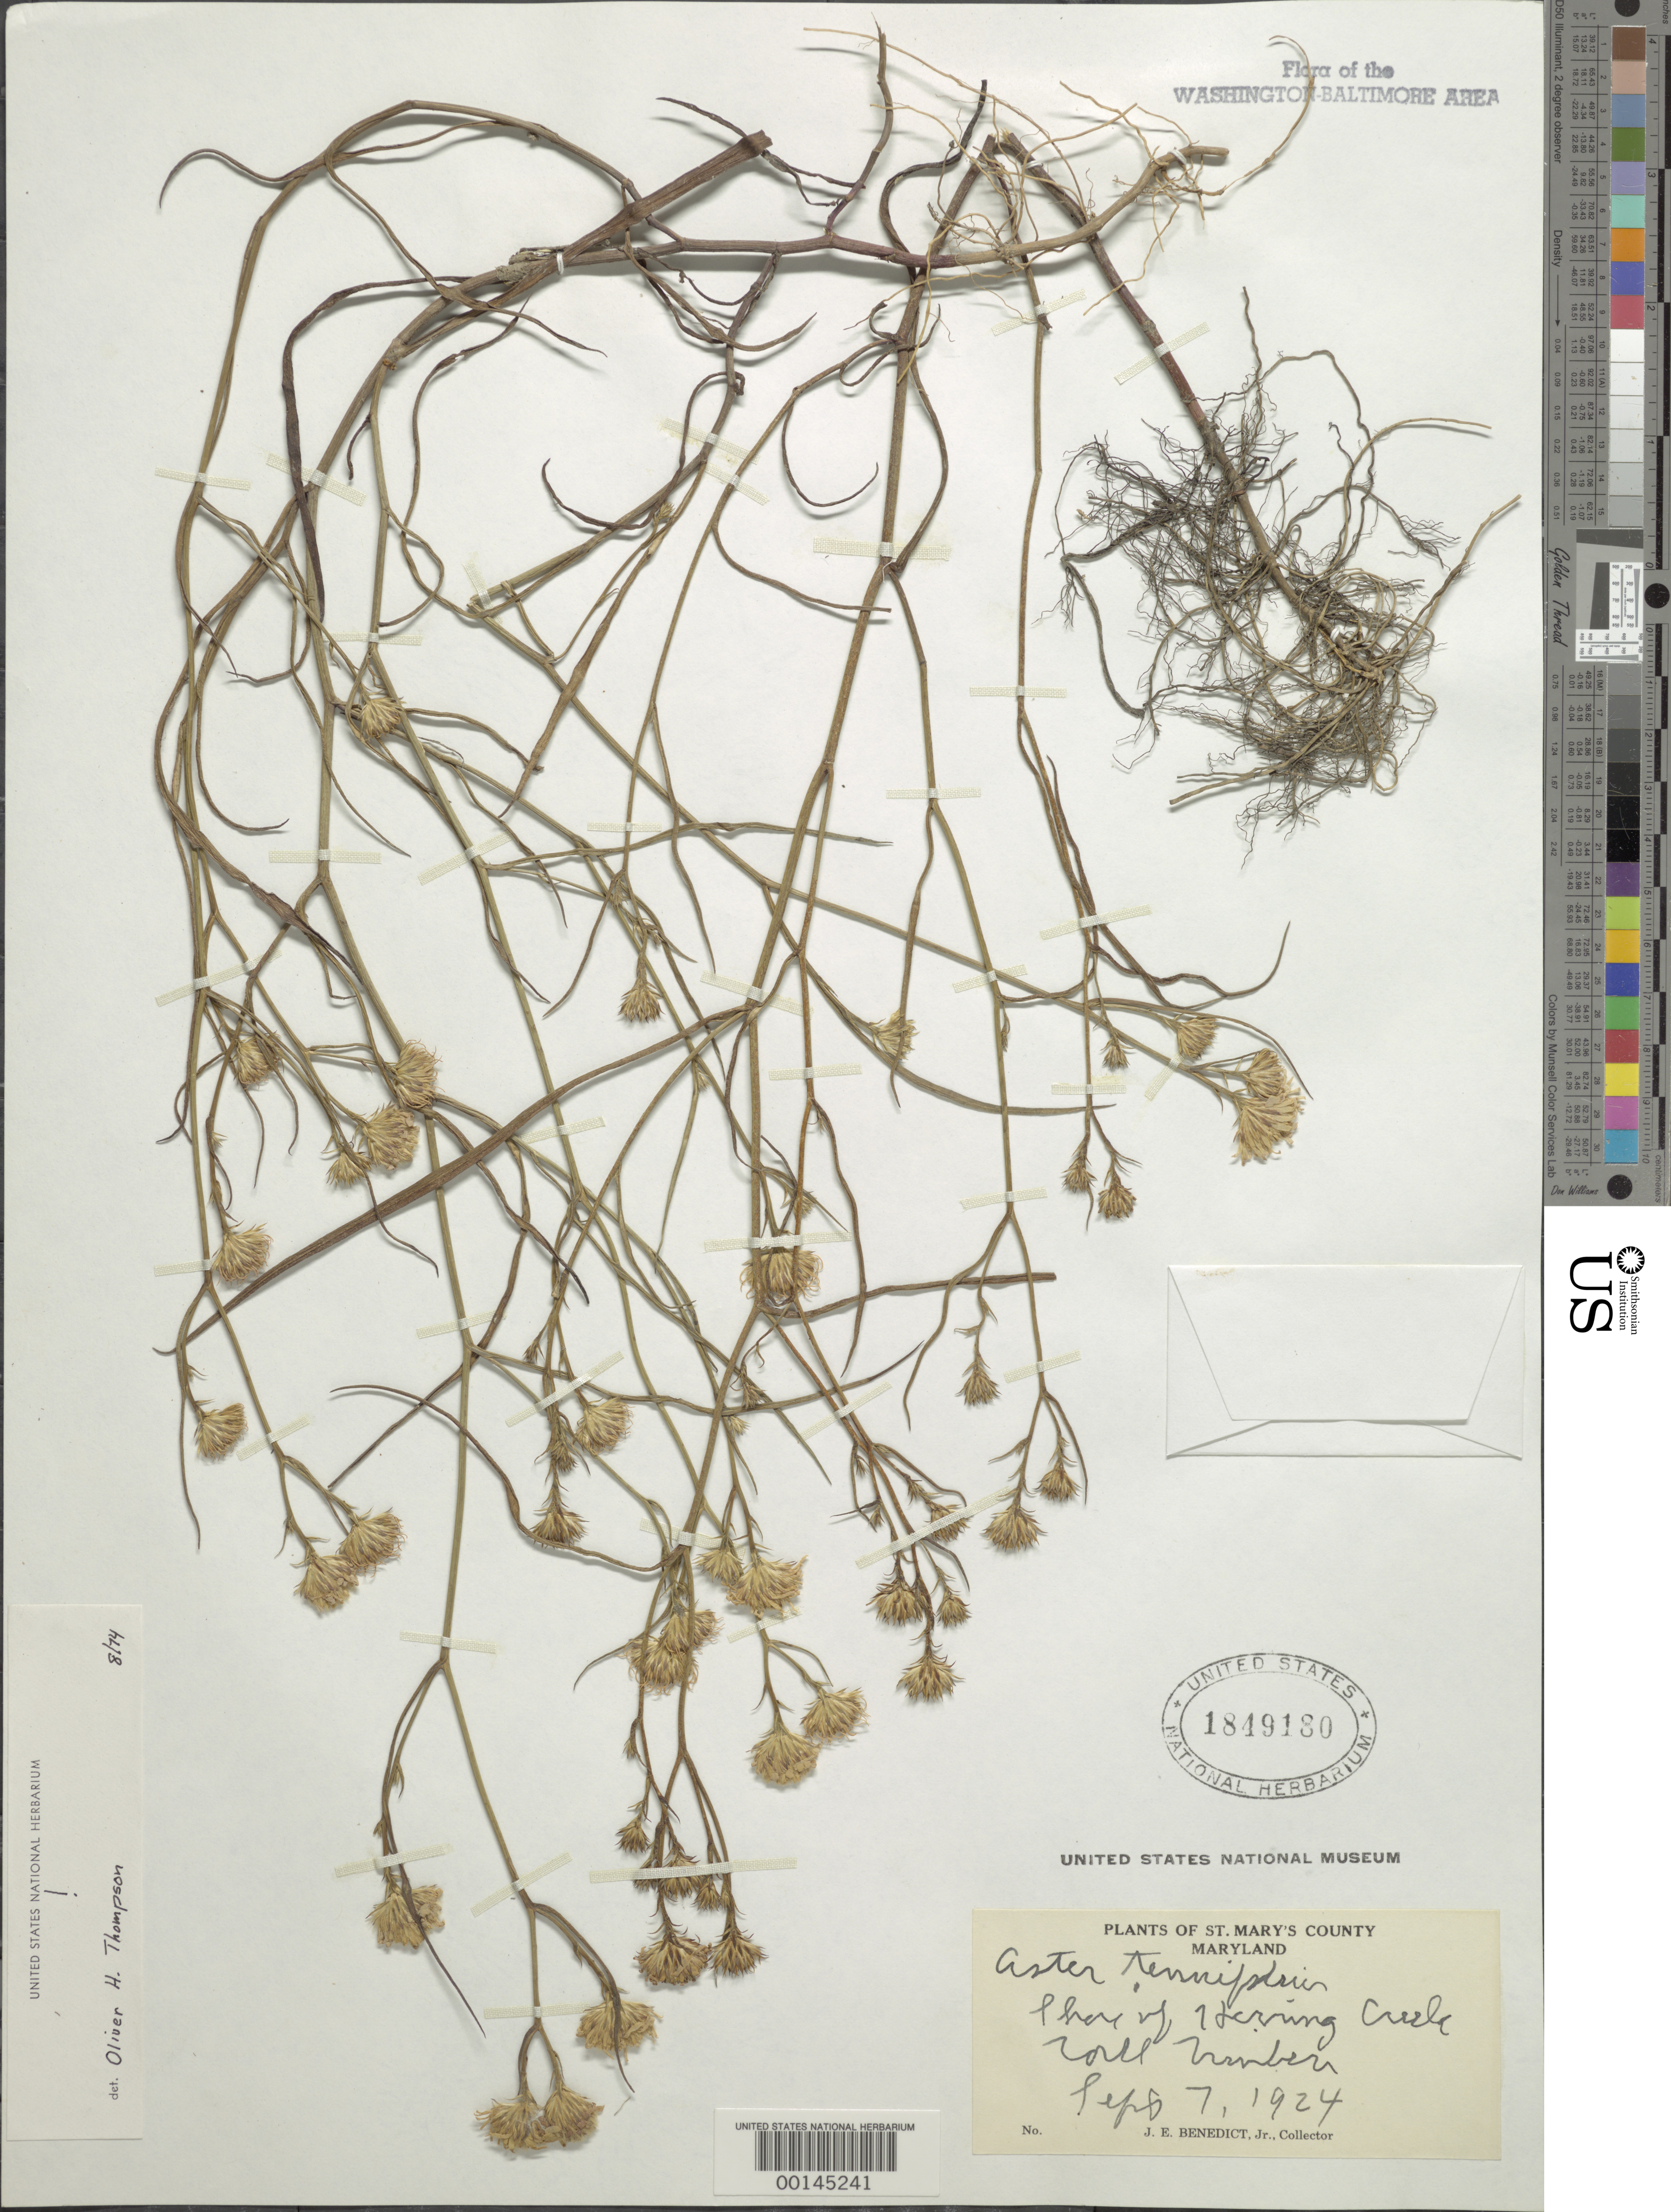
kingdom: Plantae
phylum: Tracheophyta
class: Magnoliopsida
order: Asterales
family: Asteraceae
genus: Symphyotrichum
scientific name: Symphyotrichum tenuifolium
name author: (L.) G.L. Nesom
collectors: J. E. Benedict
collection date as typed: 07 Sep 1924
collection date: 1924-09-07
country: United States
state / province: Maryland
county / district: St. Mary's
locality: Herring Creek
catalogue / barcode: US 1849180